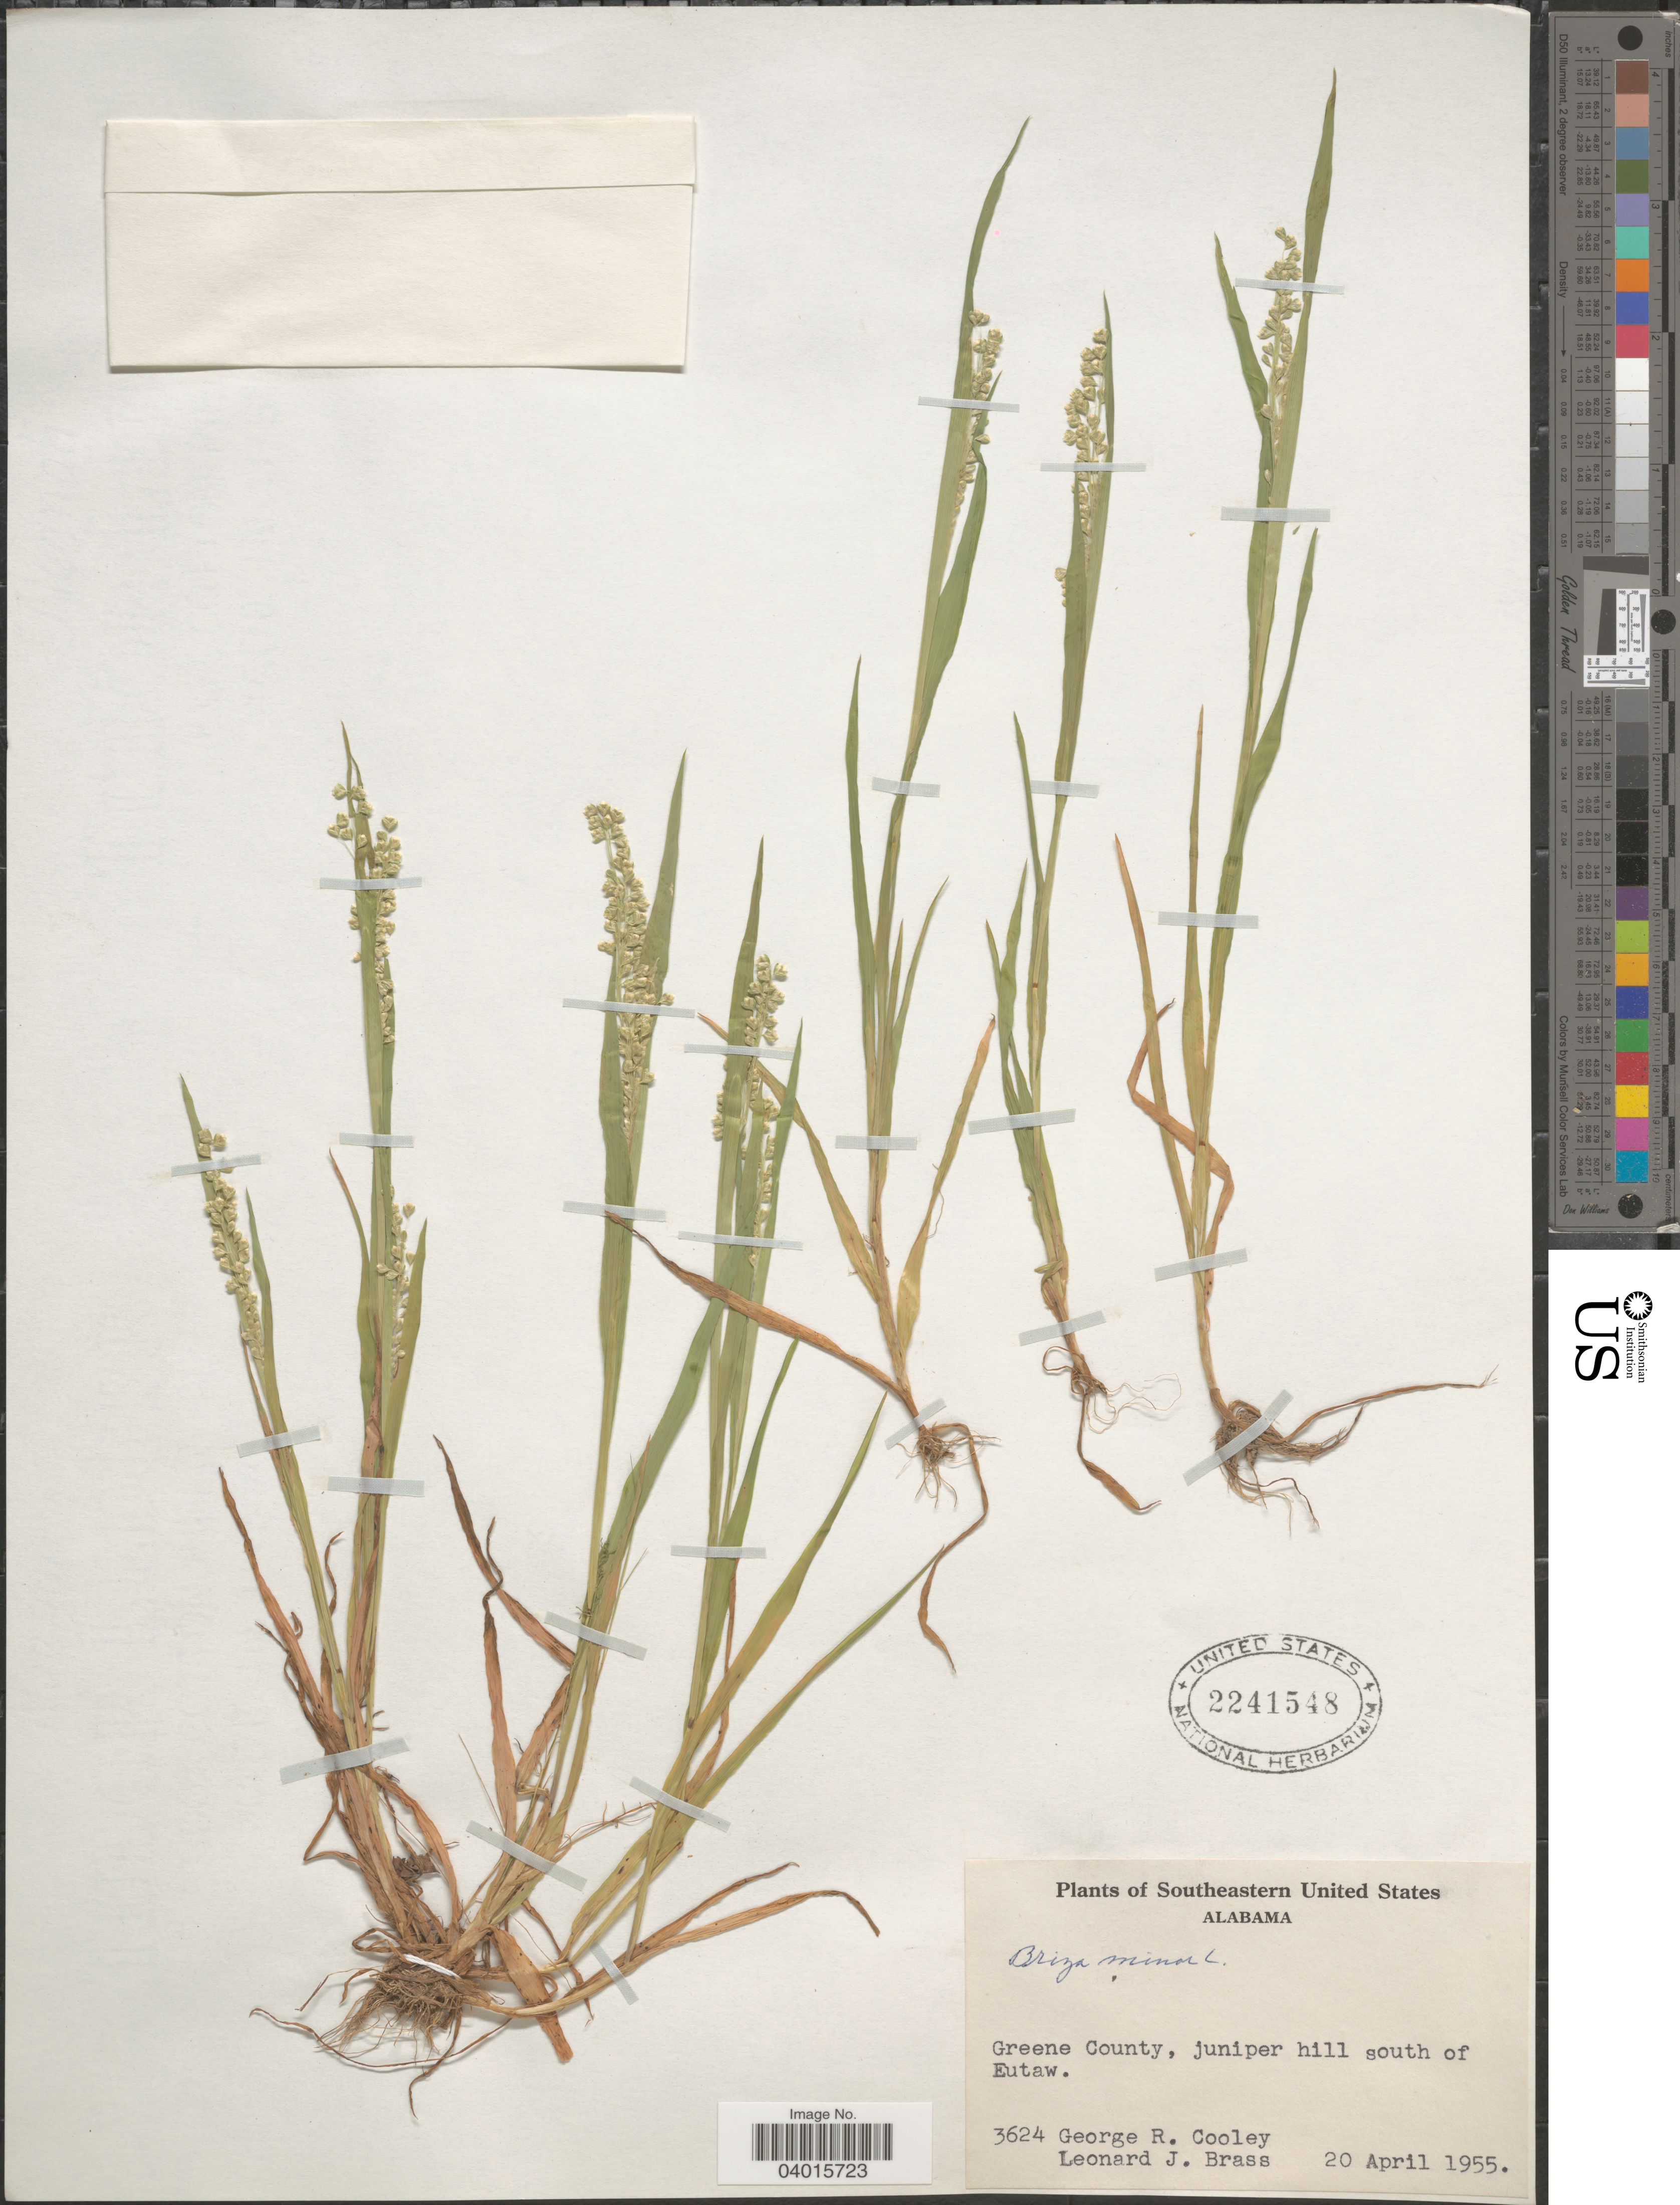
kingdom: Plantae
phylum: Tracheophyta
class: Liliopsida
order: Poales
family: Poaceae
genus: Briza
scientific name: Briza minor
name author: L.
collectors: G. R. Cooley & L. J. Brass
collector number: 3624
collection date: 1955-04-20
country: United States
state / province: Alabama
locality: Southeastern United States. Greene County, juniper hill south of Eutaw.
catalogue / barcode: US 2241548